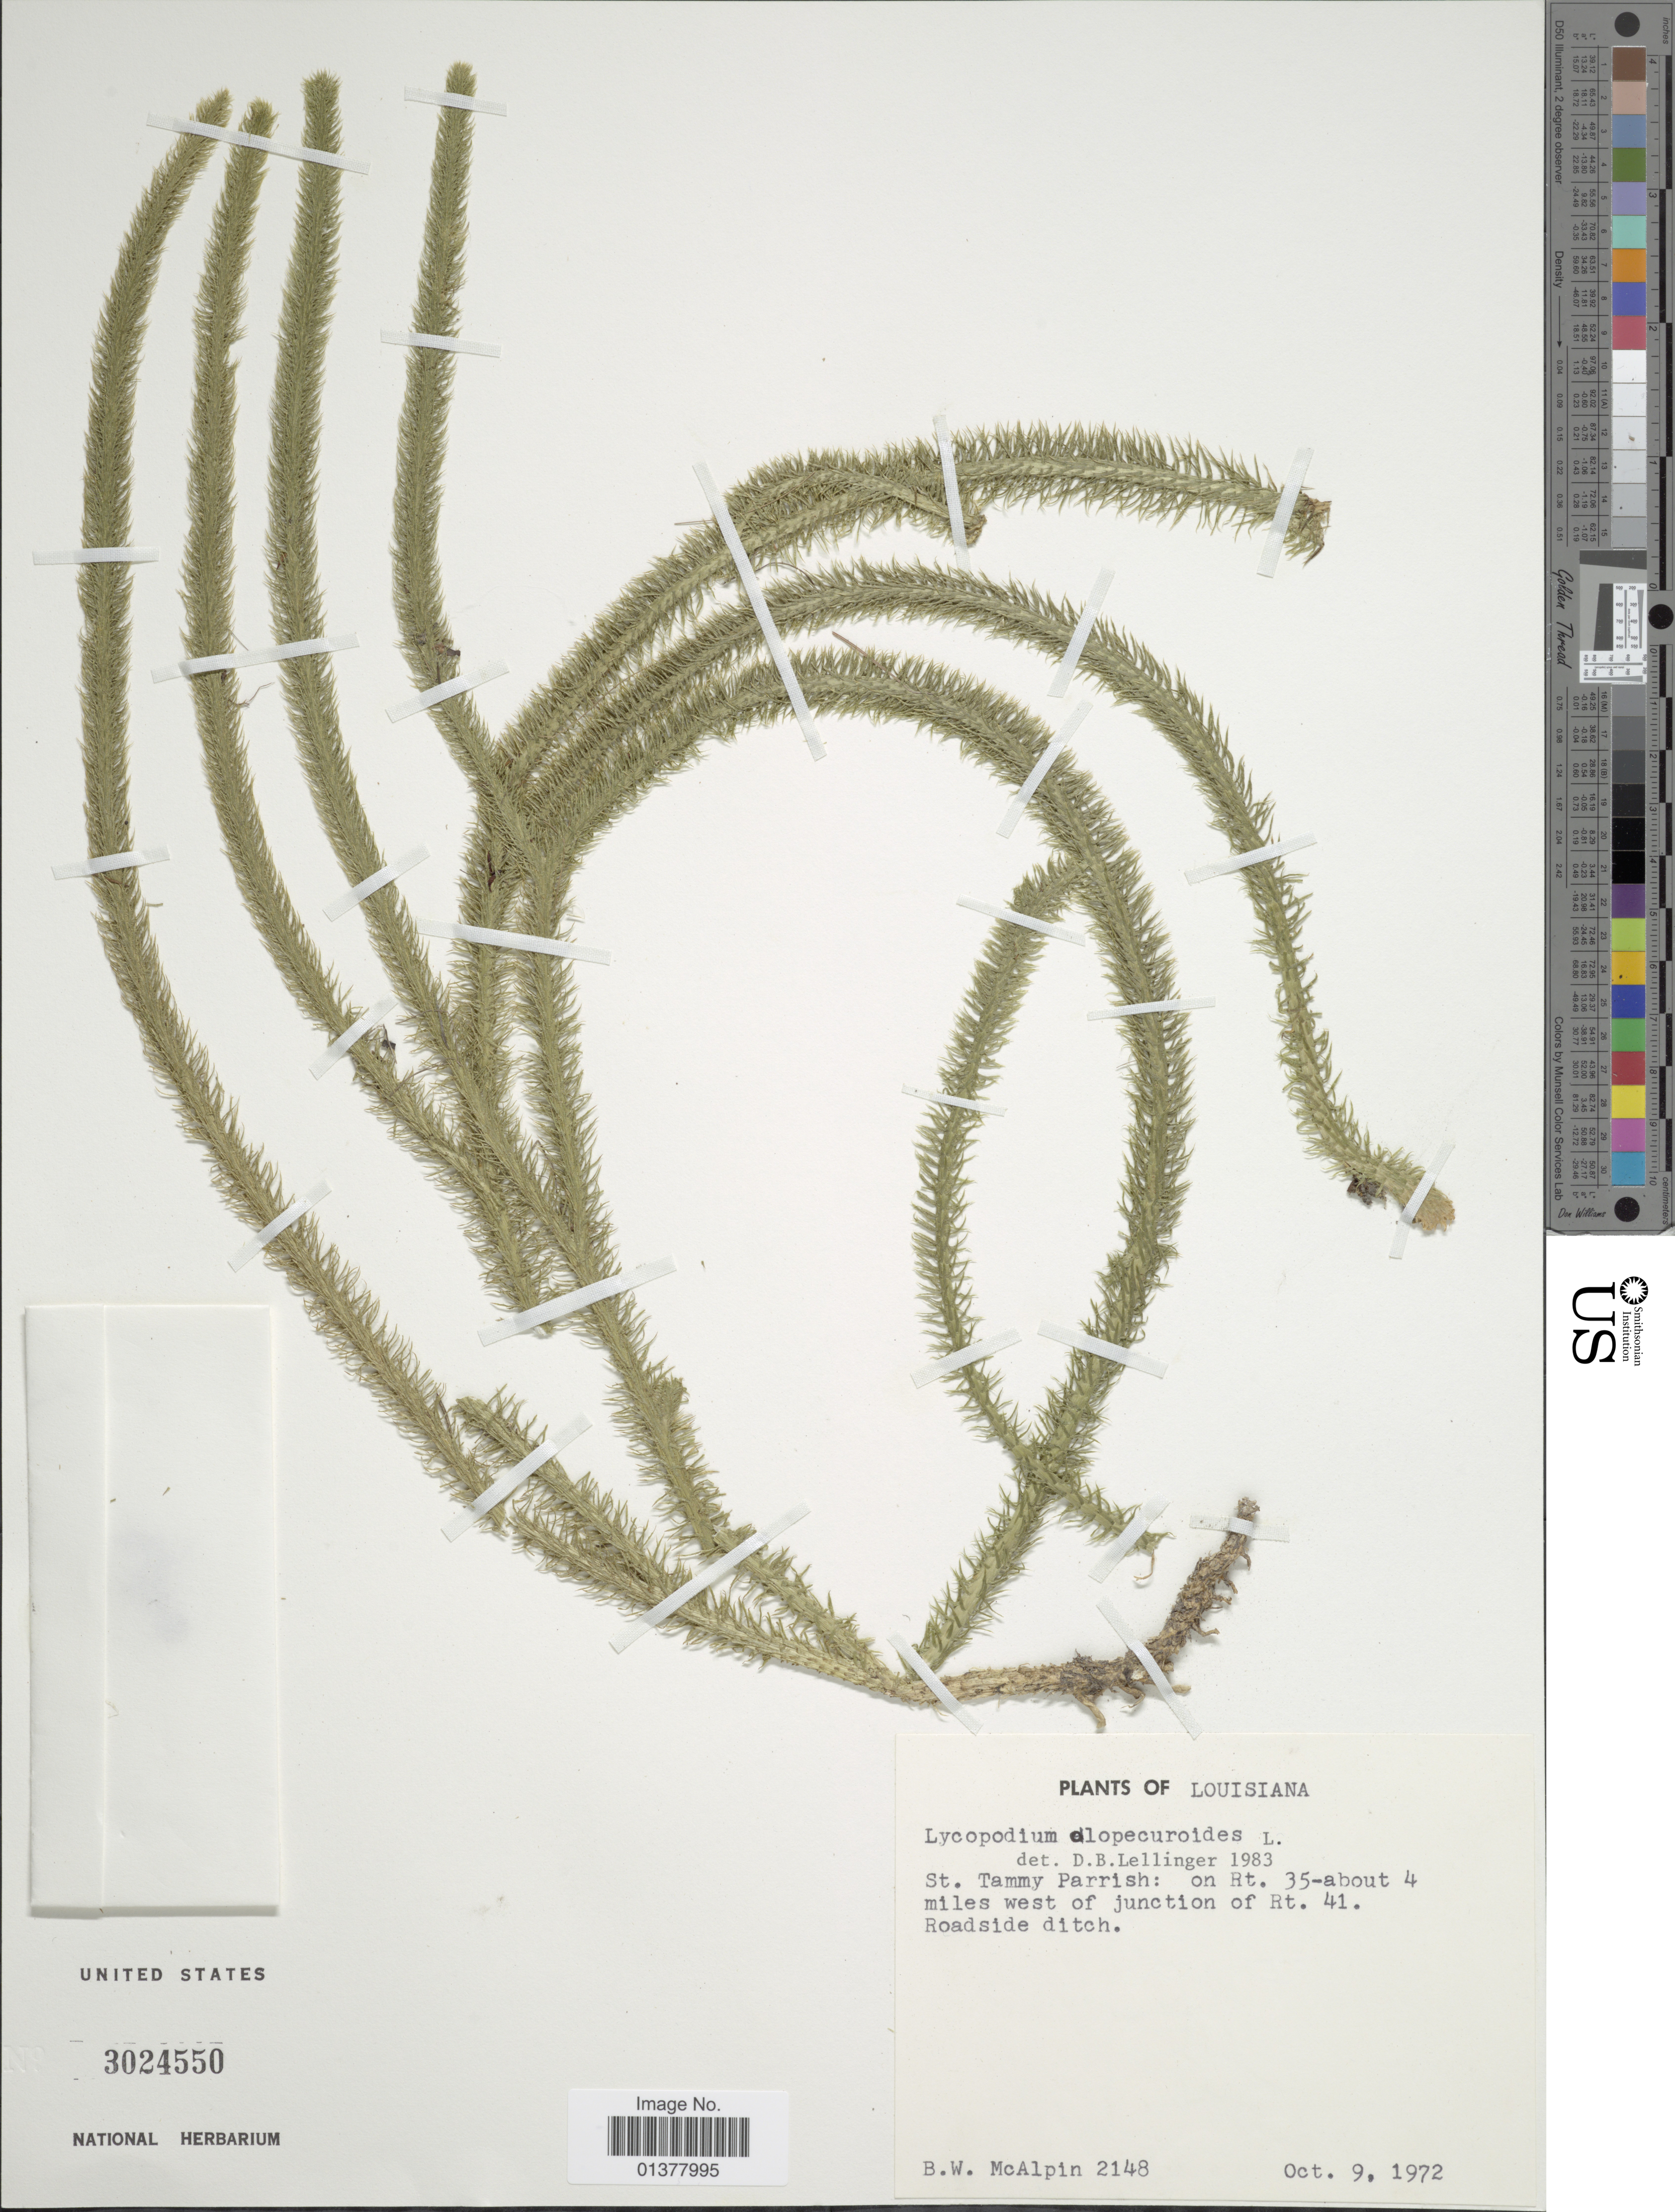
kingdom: Plantae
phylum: Tracheophyta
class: Lycopodiopsida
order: Lycopodiales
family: Lycopodiaceae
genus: Lycopodiella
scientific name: Lycopodiella alopecuroides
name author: (L.) Cranfill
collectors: B. W. McAlpin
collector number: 2148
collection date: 1972-10-09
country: United States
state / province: Louisiana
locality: St. Tammy parrish: on Rt. 35 about 4 miles west of junction of Rt. 41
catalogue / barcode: US 3024550